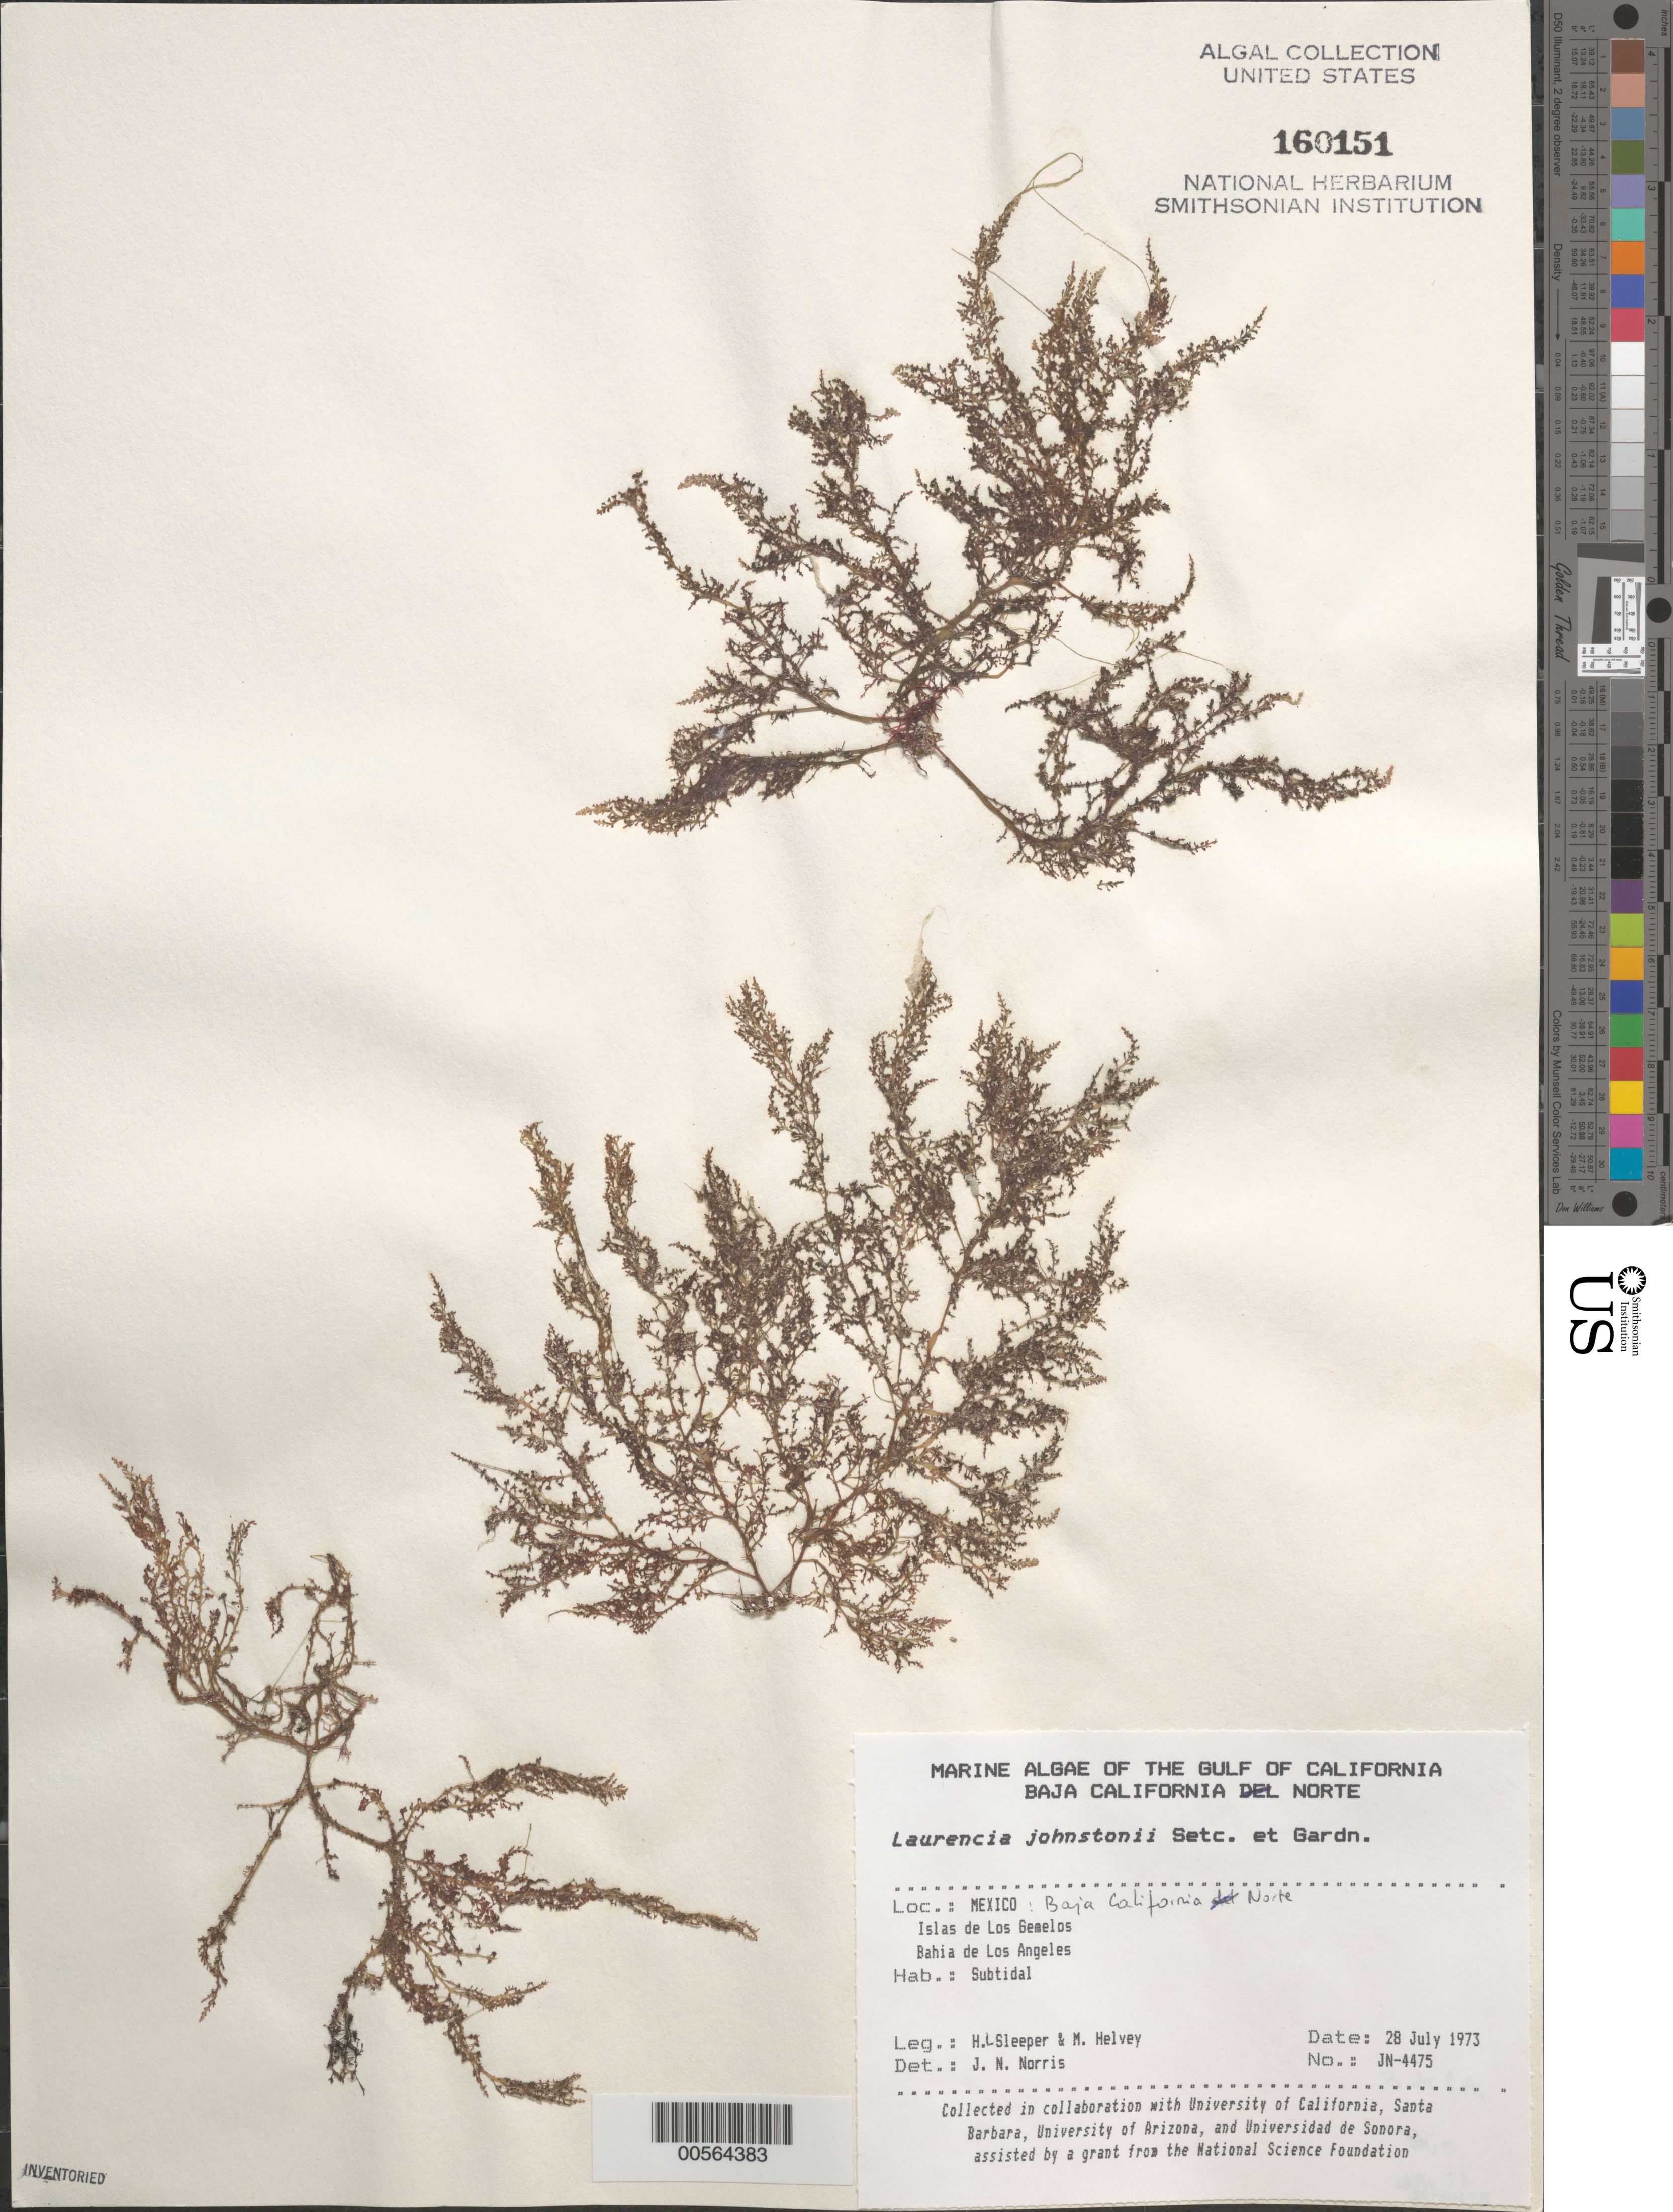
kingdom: Plantae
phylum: Rhodophyta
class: Florideophyceae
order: Ceramiales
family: Rhodomelaceae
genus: Laurencia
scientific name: Laurencia johnstonii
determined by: Norris, James N.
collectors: H. Sleeper & M. Helvey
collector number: JN-4475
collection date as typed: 28 Jul 1973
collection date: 1973-07-28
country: Mexico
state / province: Baja California Norte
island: Isla de Los Gemelitos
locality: Bahia de los Angeles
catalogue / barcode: US 160151